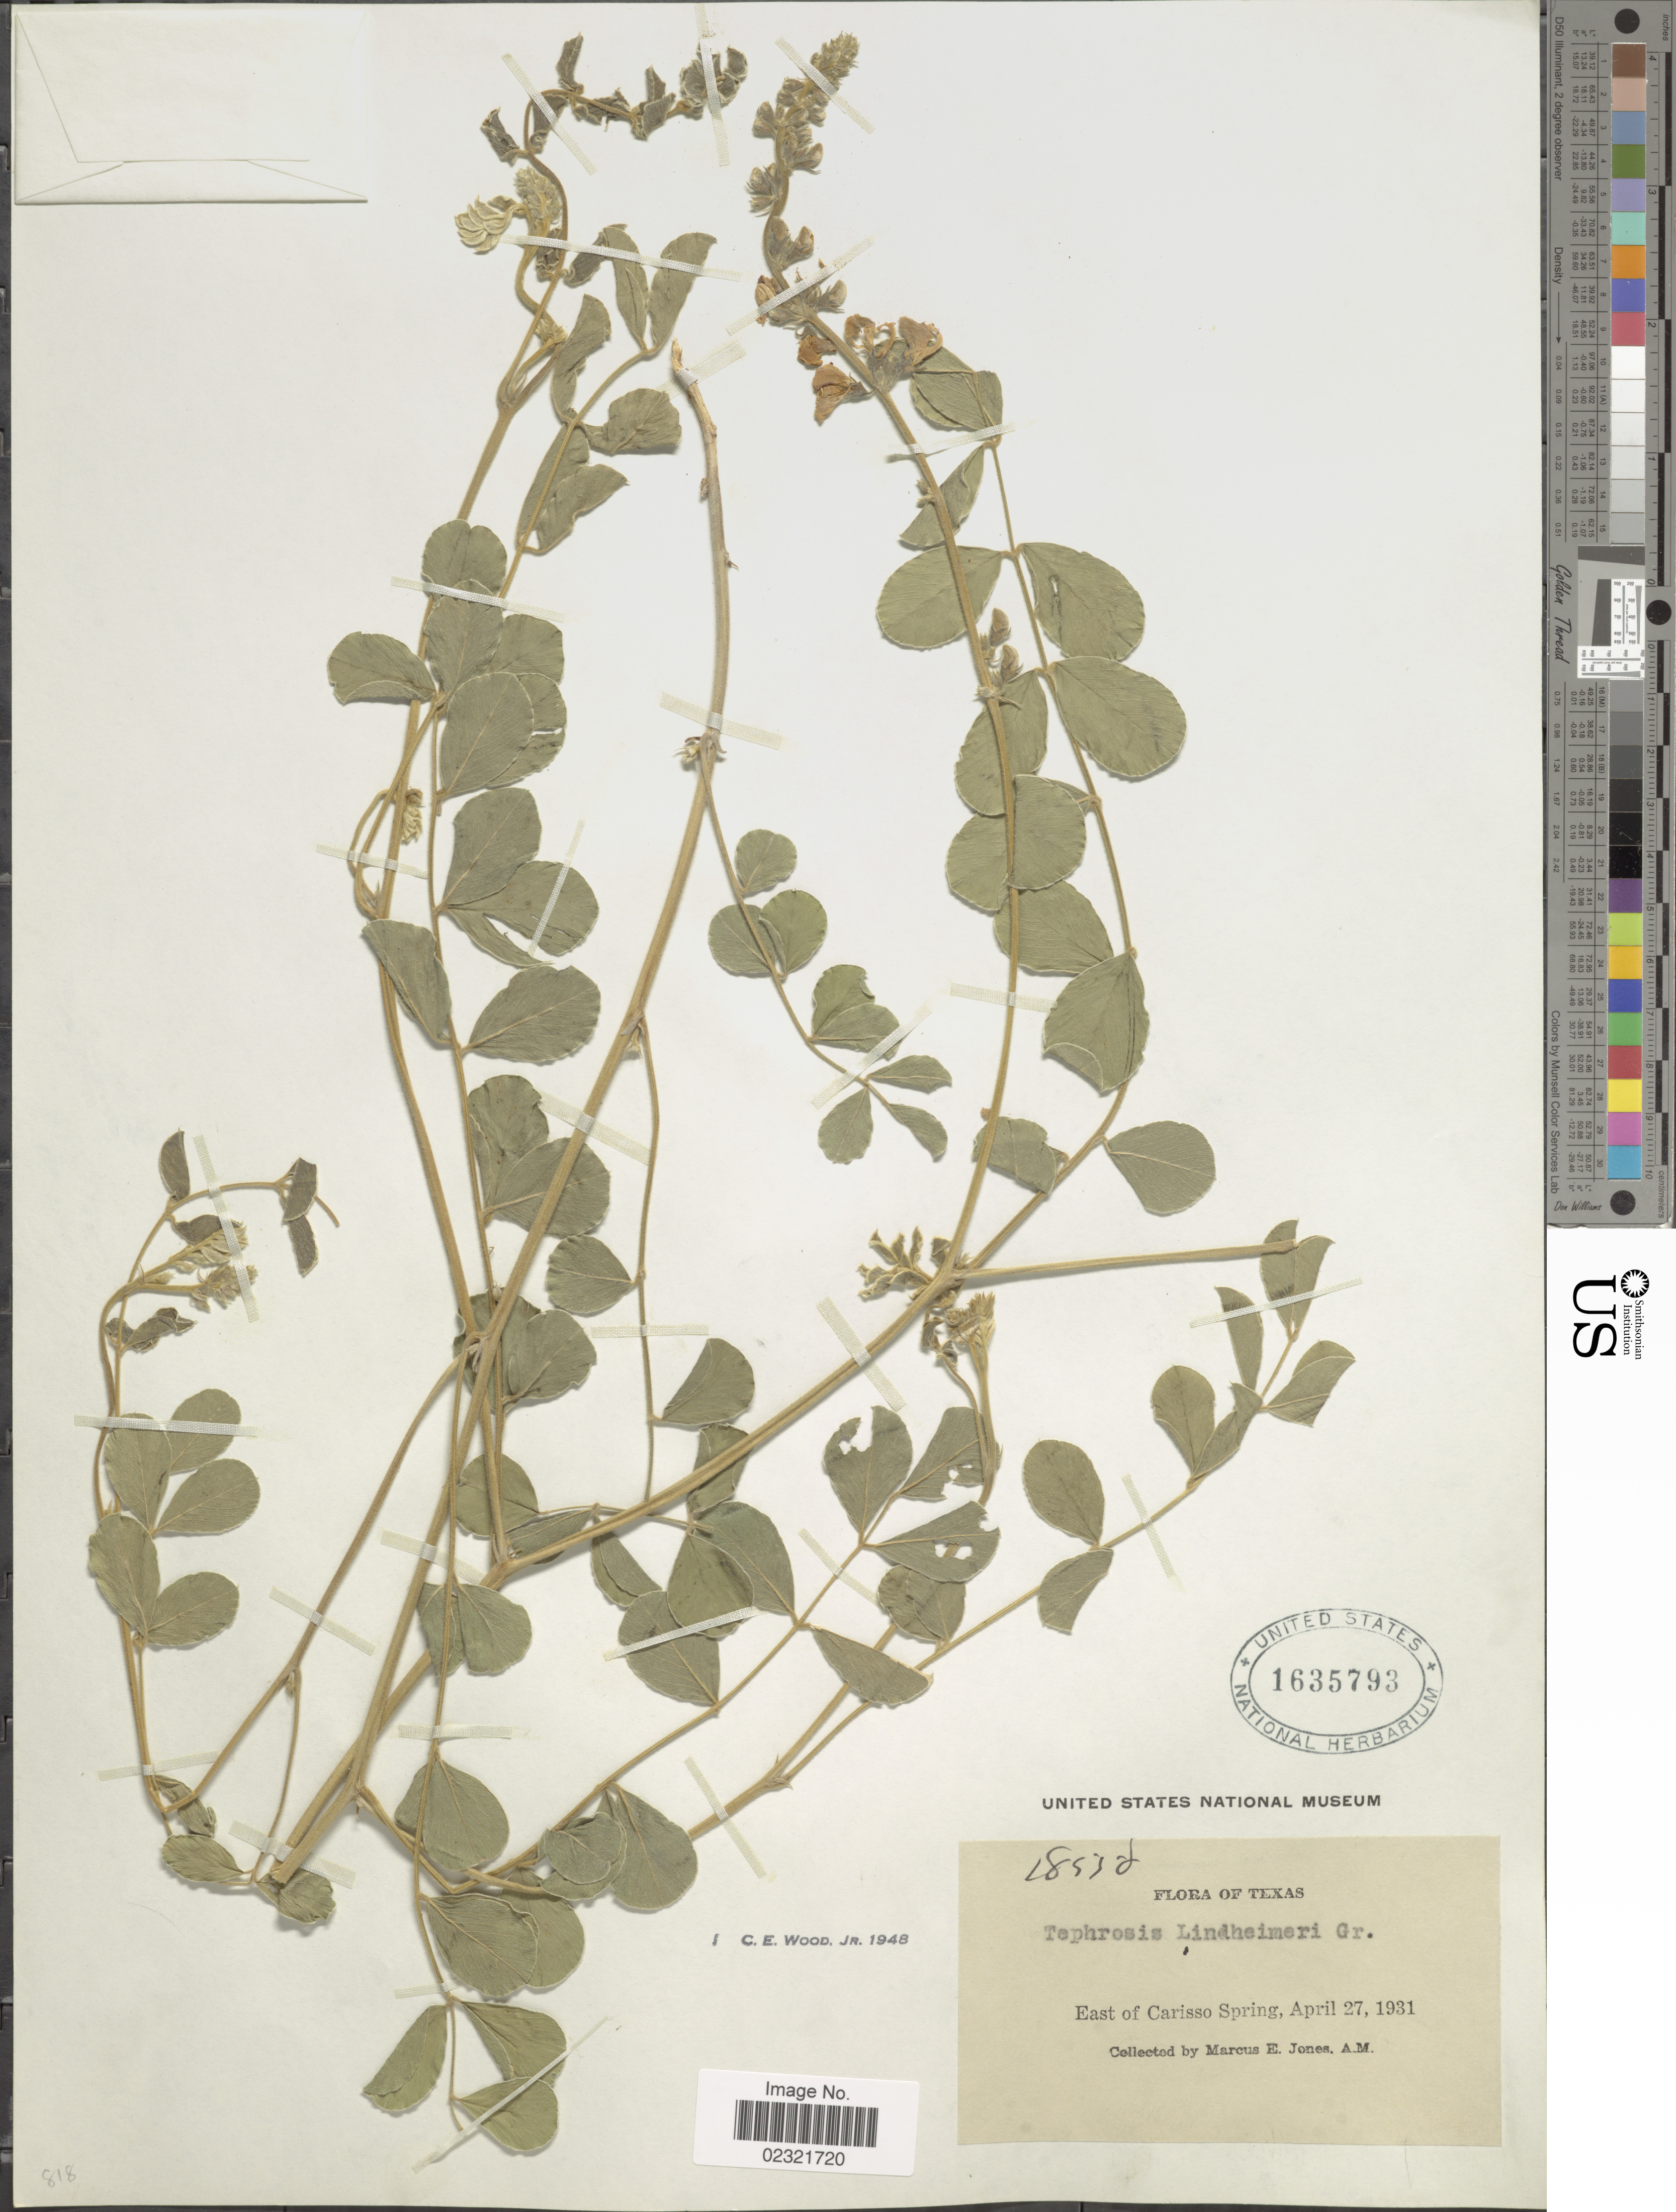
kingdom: Plantae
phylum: Tracheophyta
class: Magnoliopsida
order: Fabales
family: Fabaceae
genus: Tephrosia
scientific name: Tephrosia lindheimeri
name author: A. Gray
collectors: M. E. Jones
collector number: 1855j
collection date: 1931-04-27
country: United States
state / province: Texas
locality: East of Carisso Spring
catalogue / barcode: US 1635793